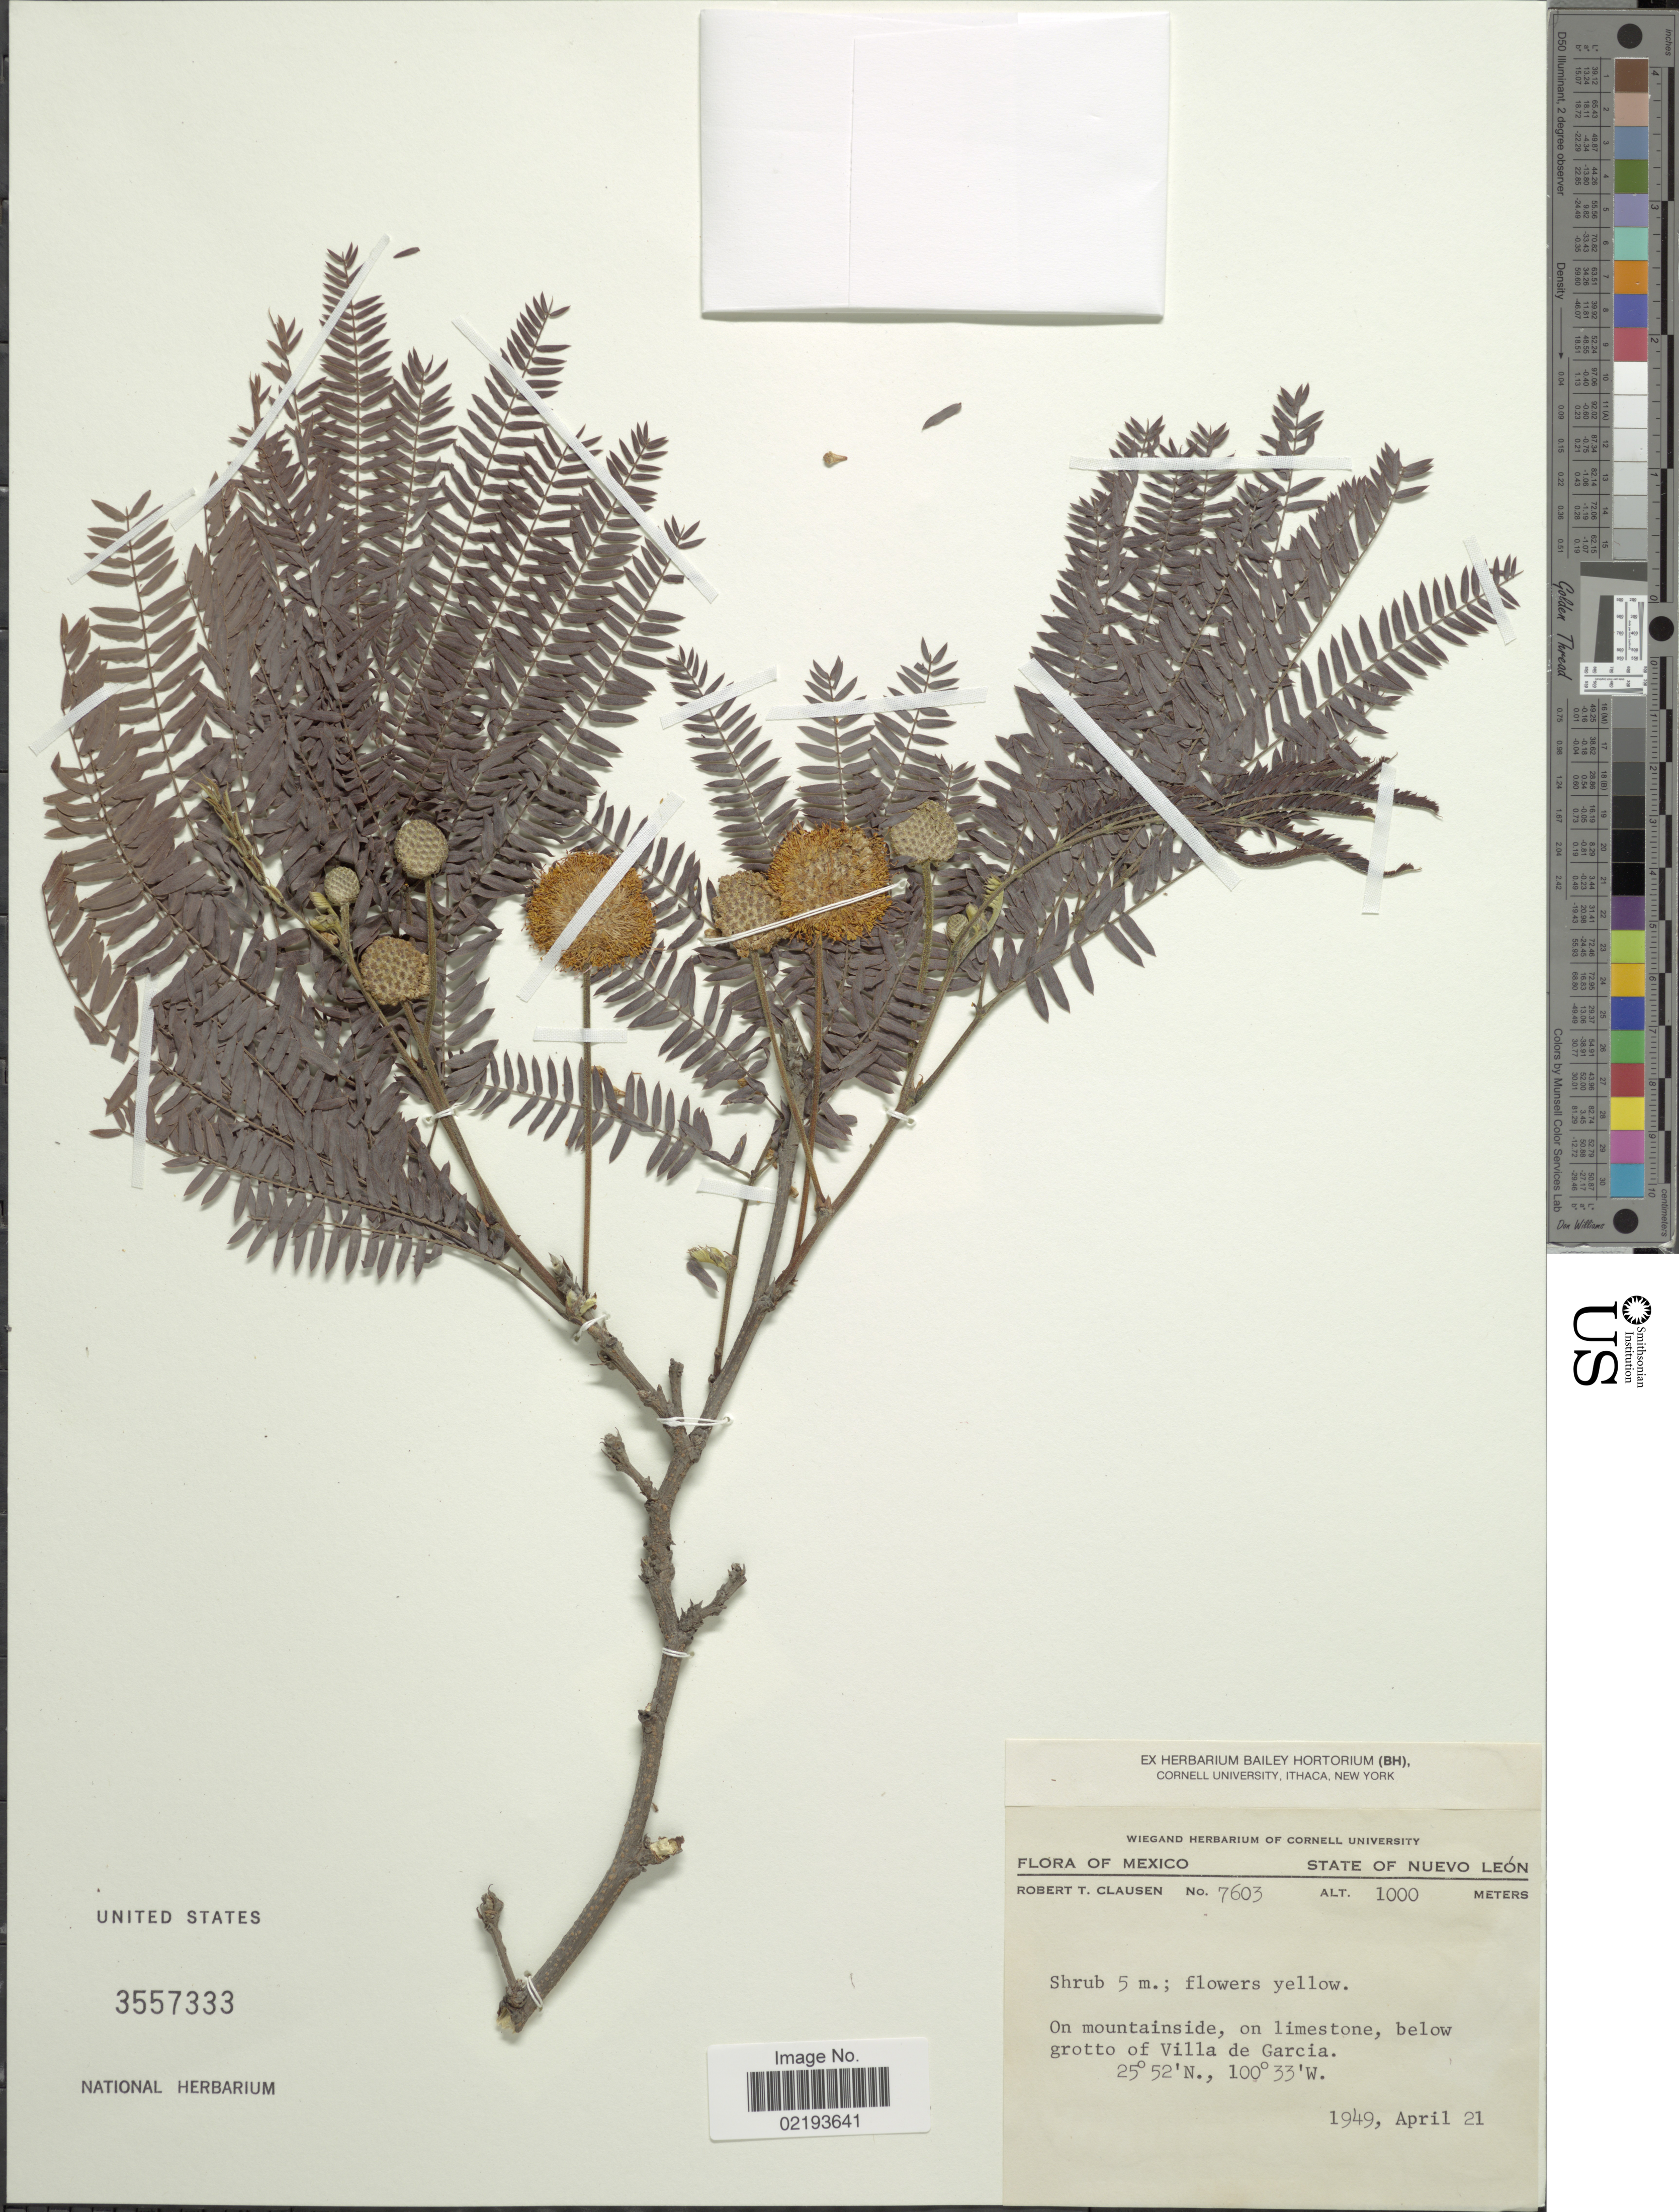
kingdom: Plantae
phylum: Tracheophyta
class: Magnoliopsida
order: Fabales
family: Fabaceae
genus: Cojoba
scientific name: Cojoba sp.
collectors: R. T. Clausen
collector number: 7603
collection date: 1949-04-21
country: Mexico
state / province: Nuevo León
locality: On mountainside, on limestone, below grotto of Villa de Garcia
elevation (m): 1000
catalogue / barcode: US 3557333